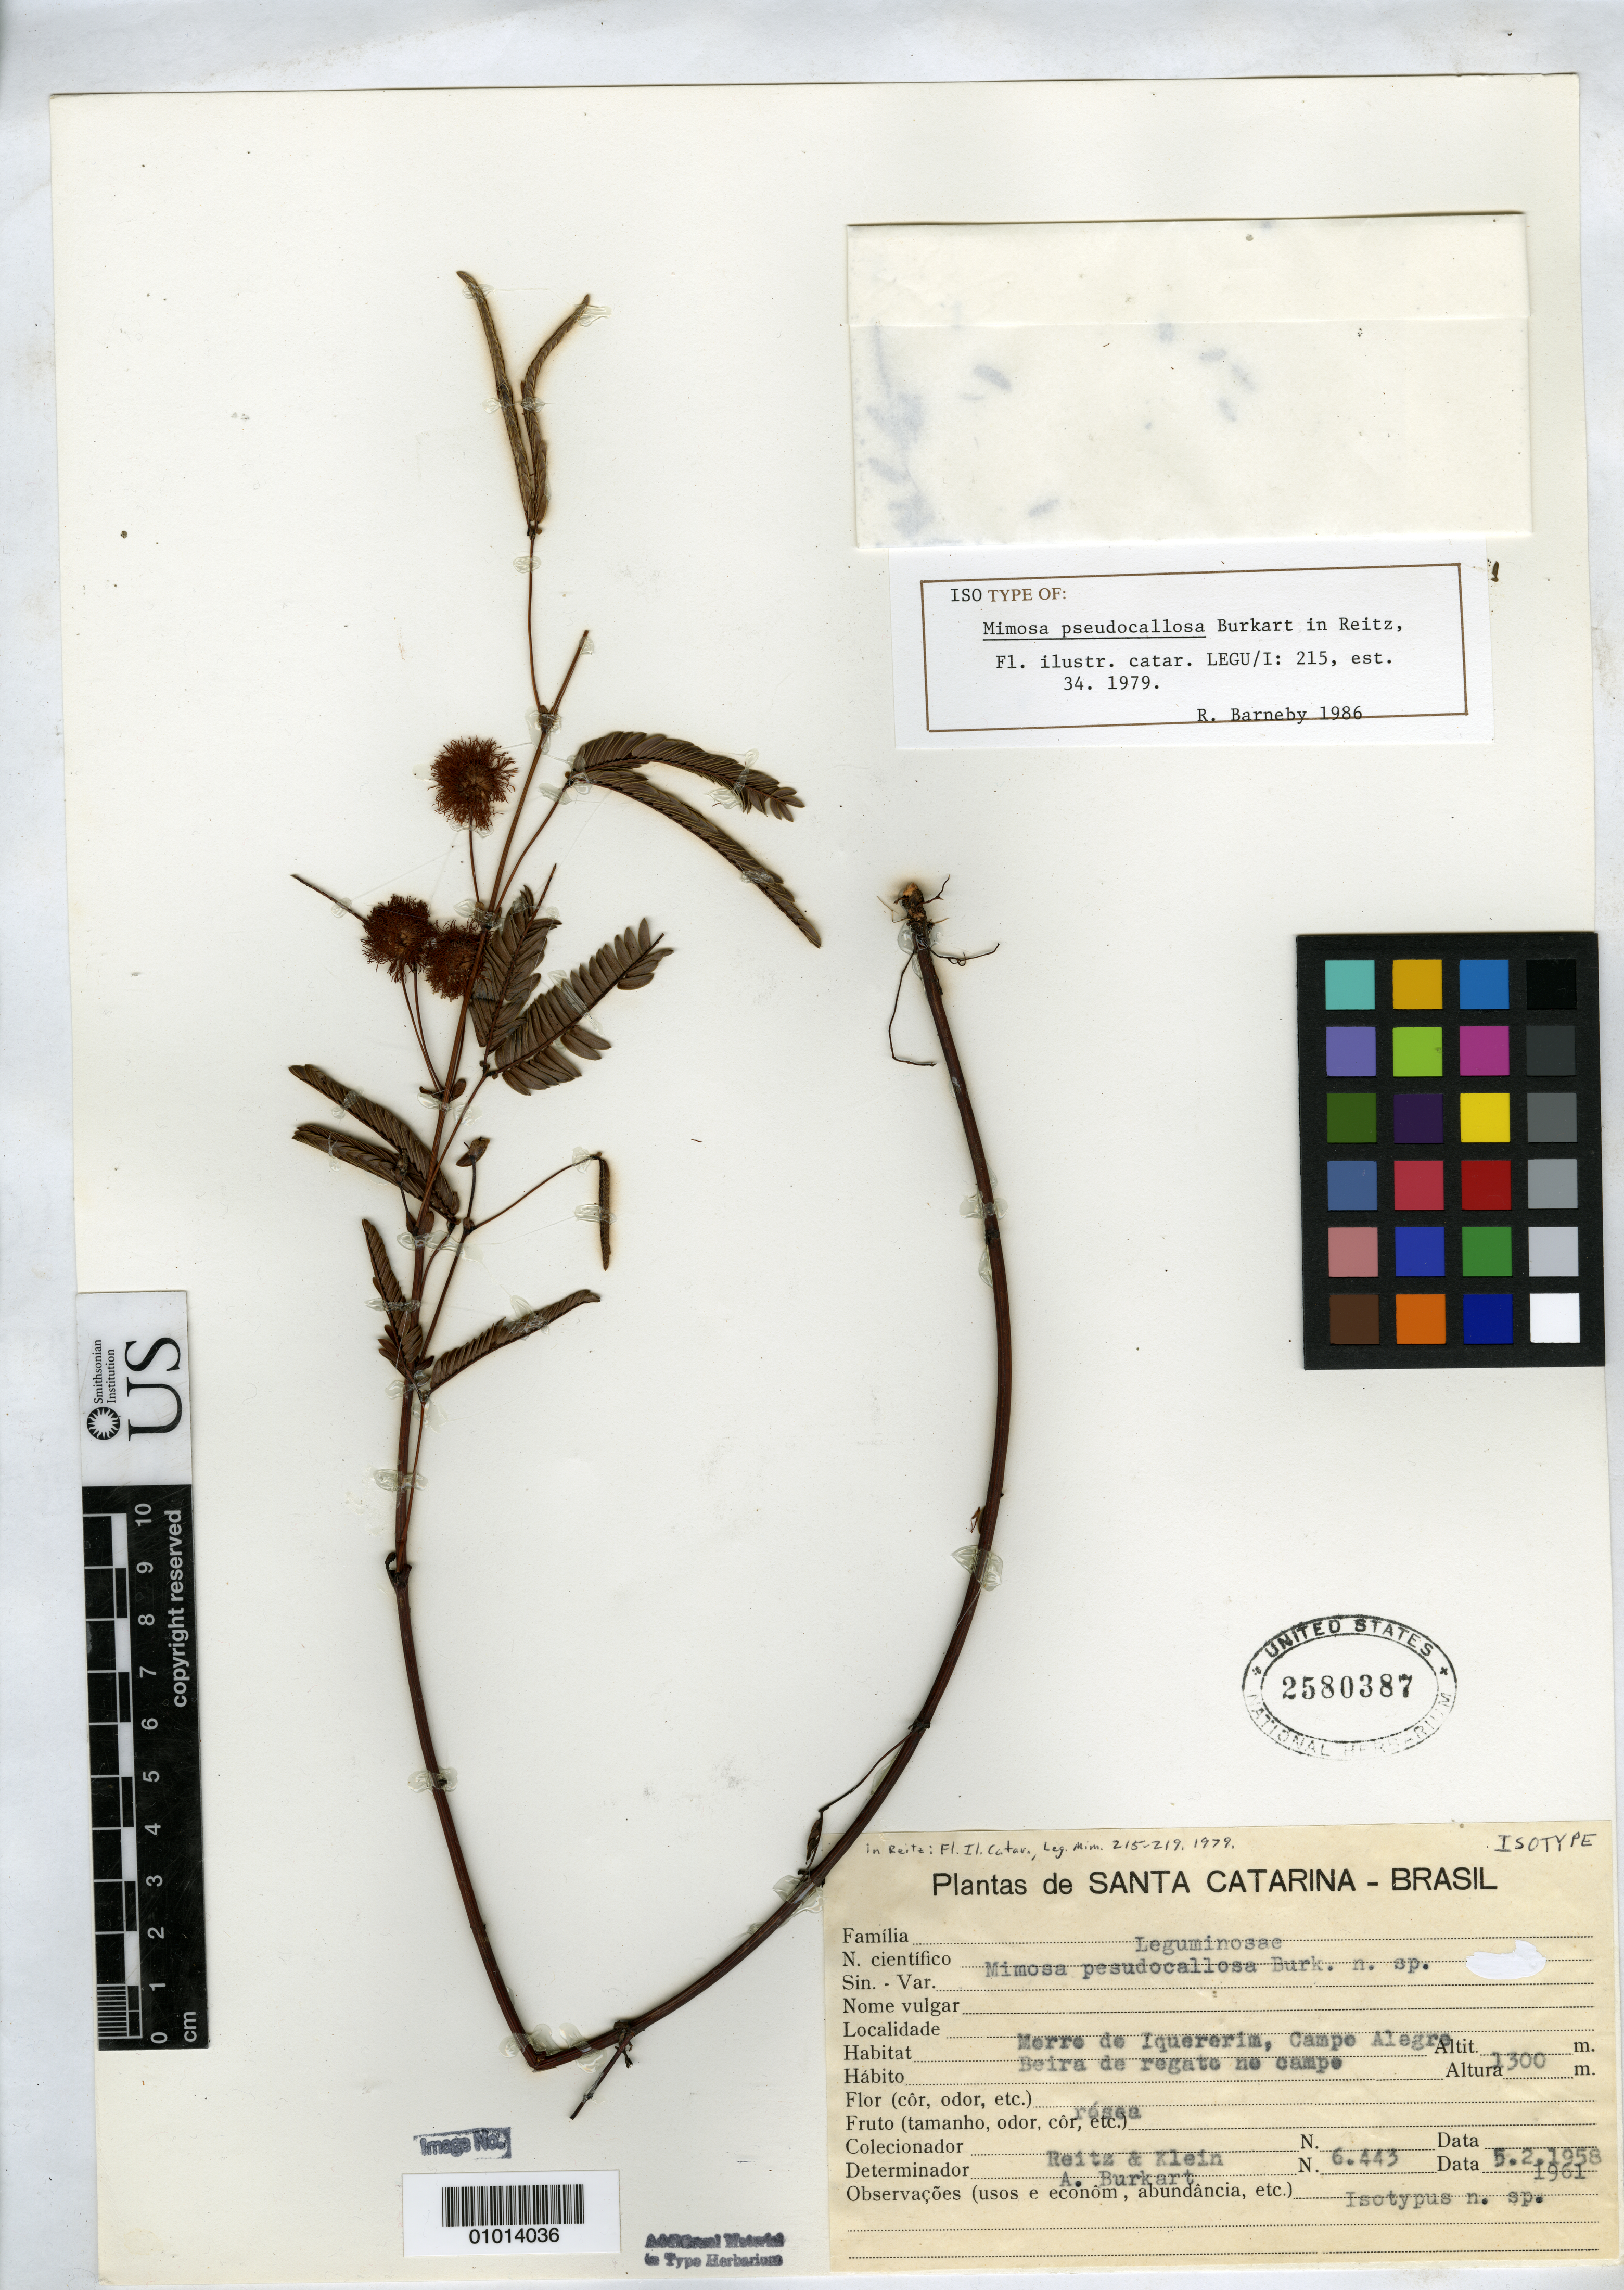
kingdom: Plantae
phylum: Tracheophyta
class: Magnoliopsida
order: Fabales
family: Fabaceae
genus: Mimosa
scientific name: Mimosa pseudocallosa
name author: Burkart in Reitz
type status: Isotype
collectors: R. Reitz & R. M. Klein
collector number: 6443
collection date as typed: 05 Feb 1958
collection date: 1958-02-05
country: Brazil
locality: Merre de Iquererim, Campo Alegre.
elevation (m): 1300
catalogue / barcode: US 2580387